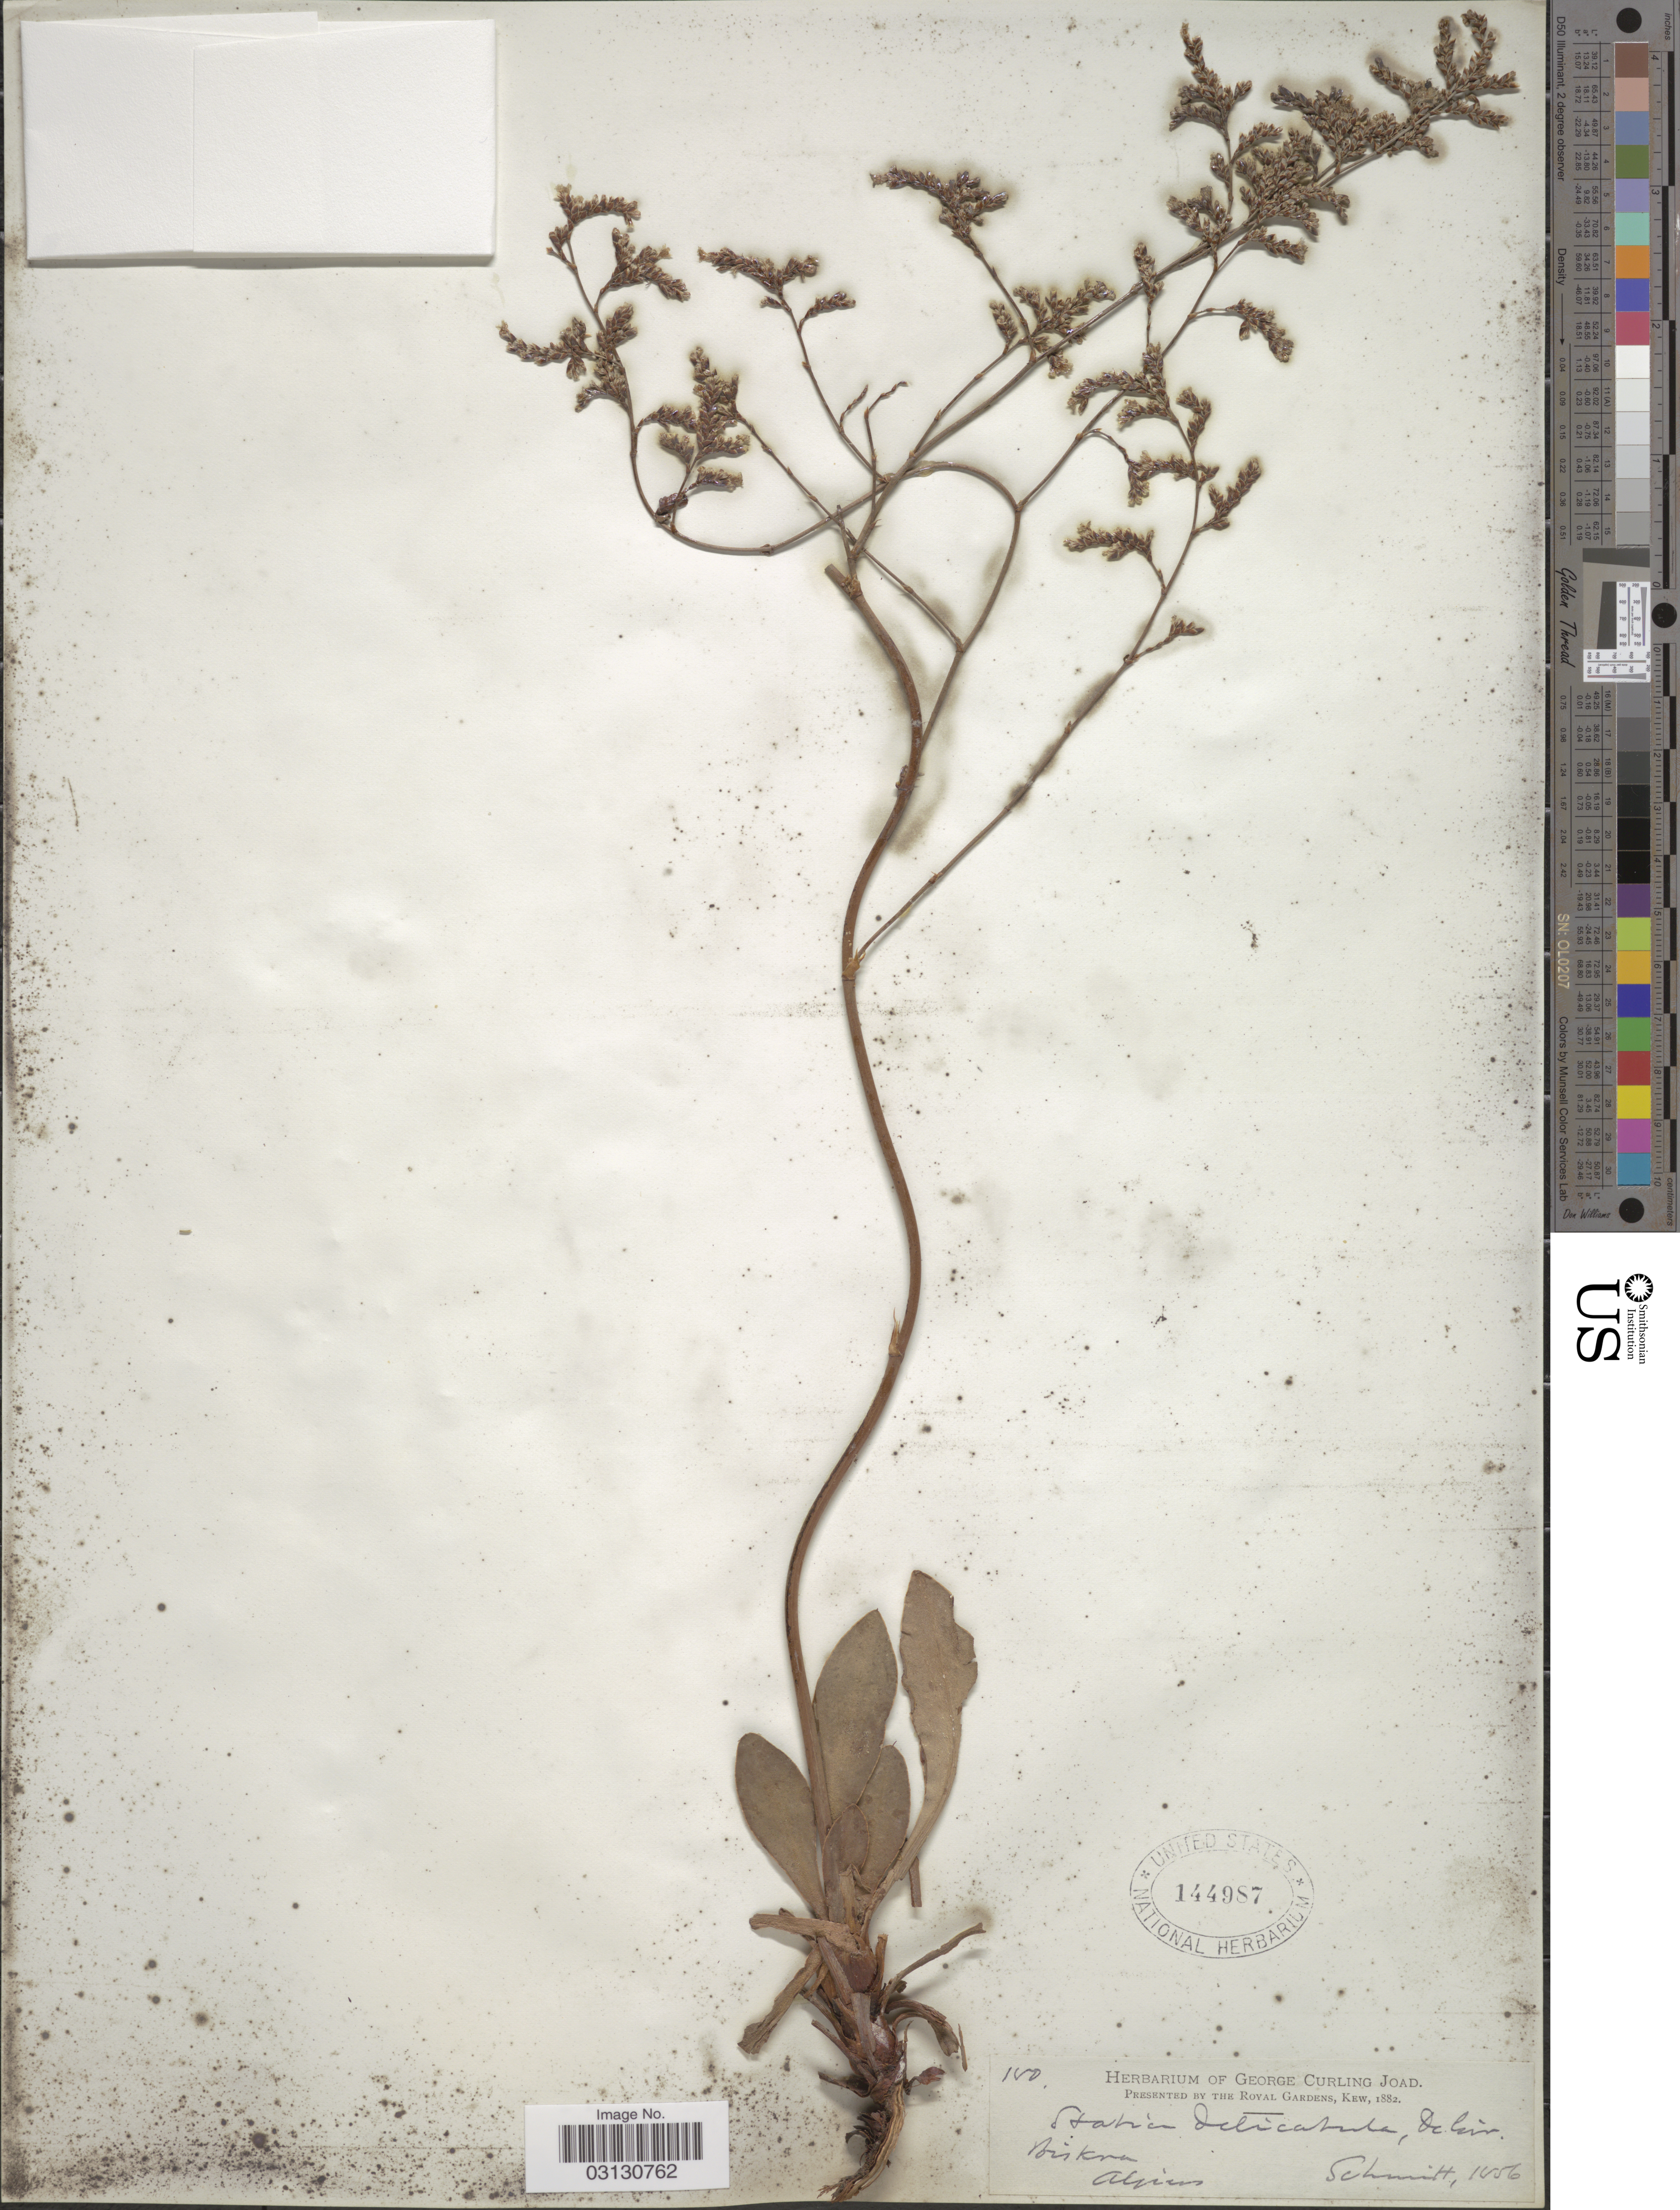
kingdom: Plantae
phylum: Tracheophyta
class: Magnoliopsida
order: Caryophyllales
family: Plumbaginaceae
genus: Limonium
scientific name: Limonium delicatulum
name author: (Girard) Kuntze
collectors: Schmitt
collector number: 180*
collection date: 1856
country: Algeria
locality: Biskra, Algiers.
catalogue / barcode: US 144987